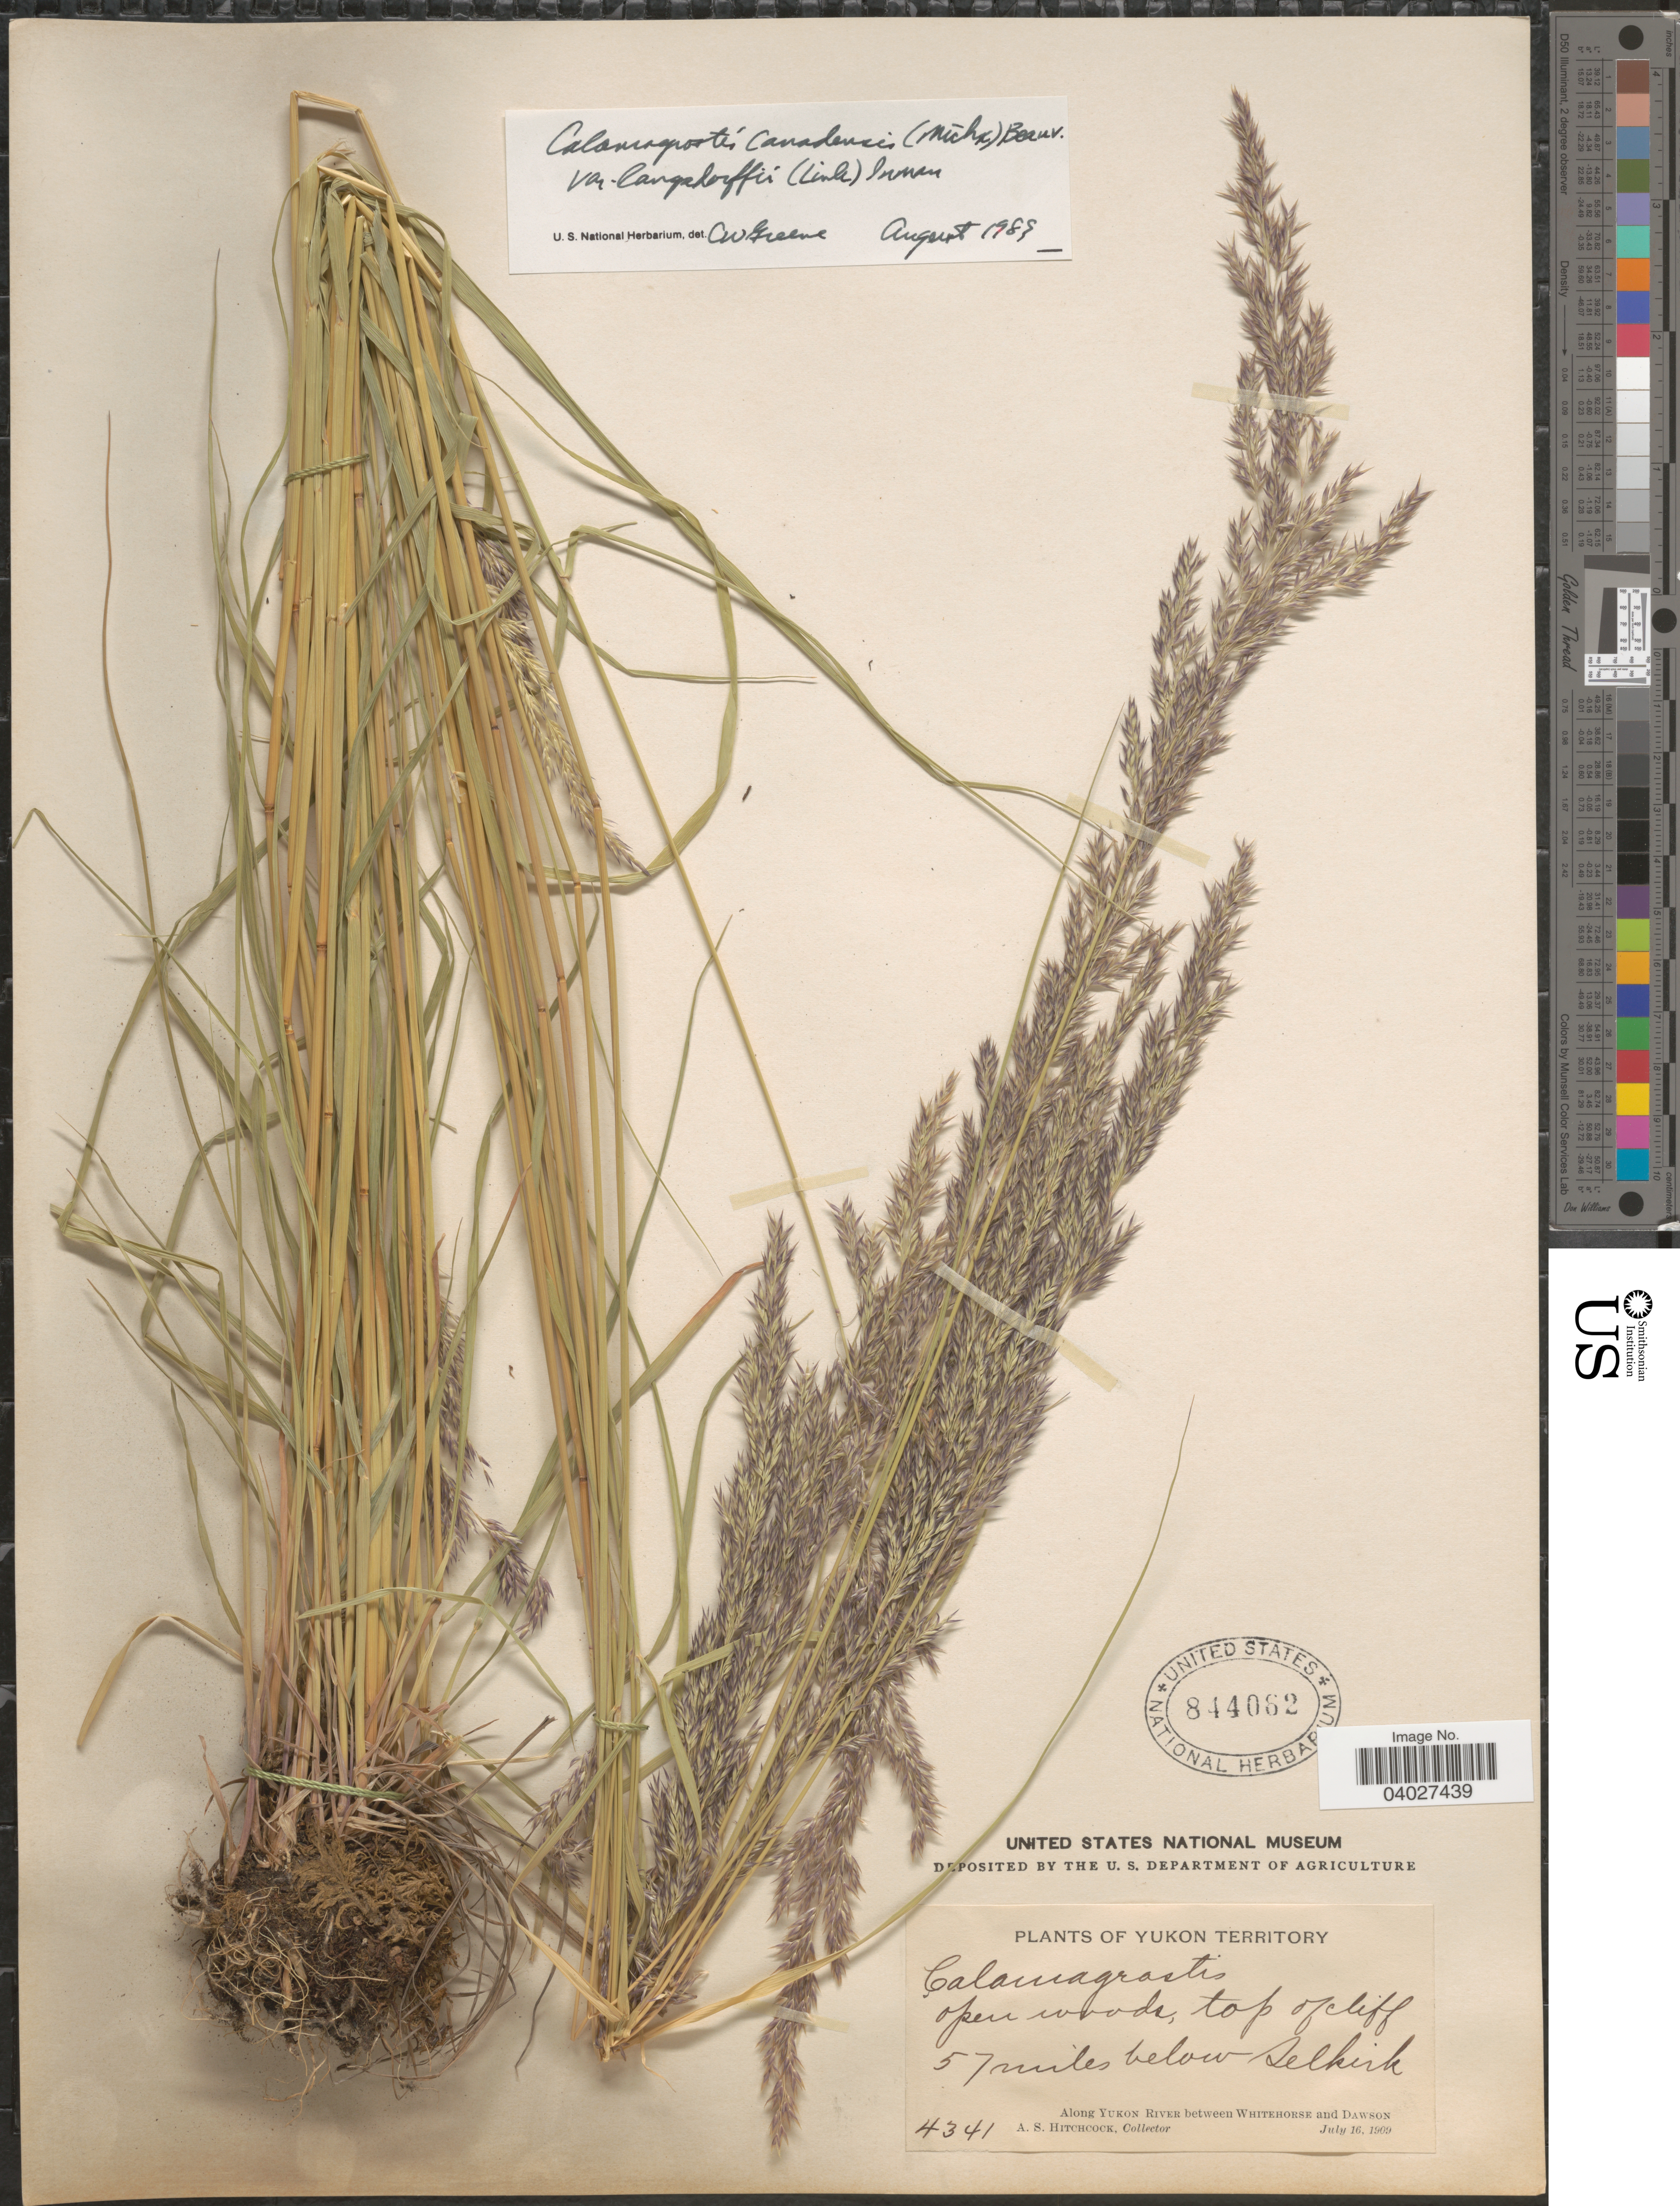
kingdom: Plantae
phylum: Tracheophyta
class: Liliopsida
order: Poales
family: Poaceae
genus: Calamagrostis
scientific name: Calamagrostis canadensis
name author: (Michx.) P. Beauv.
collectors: A. S. Hitchcock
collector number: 4341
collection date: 1909-07-16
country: Canada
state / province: Yukon Territory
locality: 57 miles below Selkirk. Along Yukon River between Whitehorse and Dawson.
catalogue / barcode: US 844062